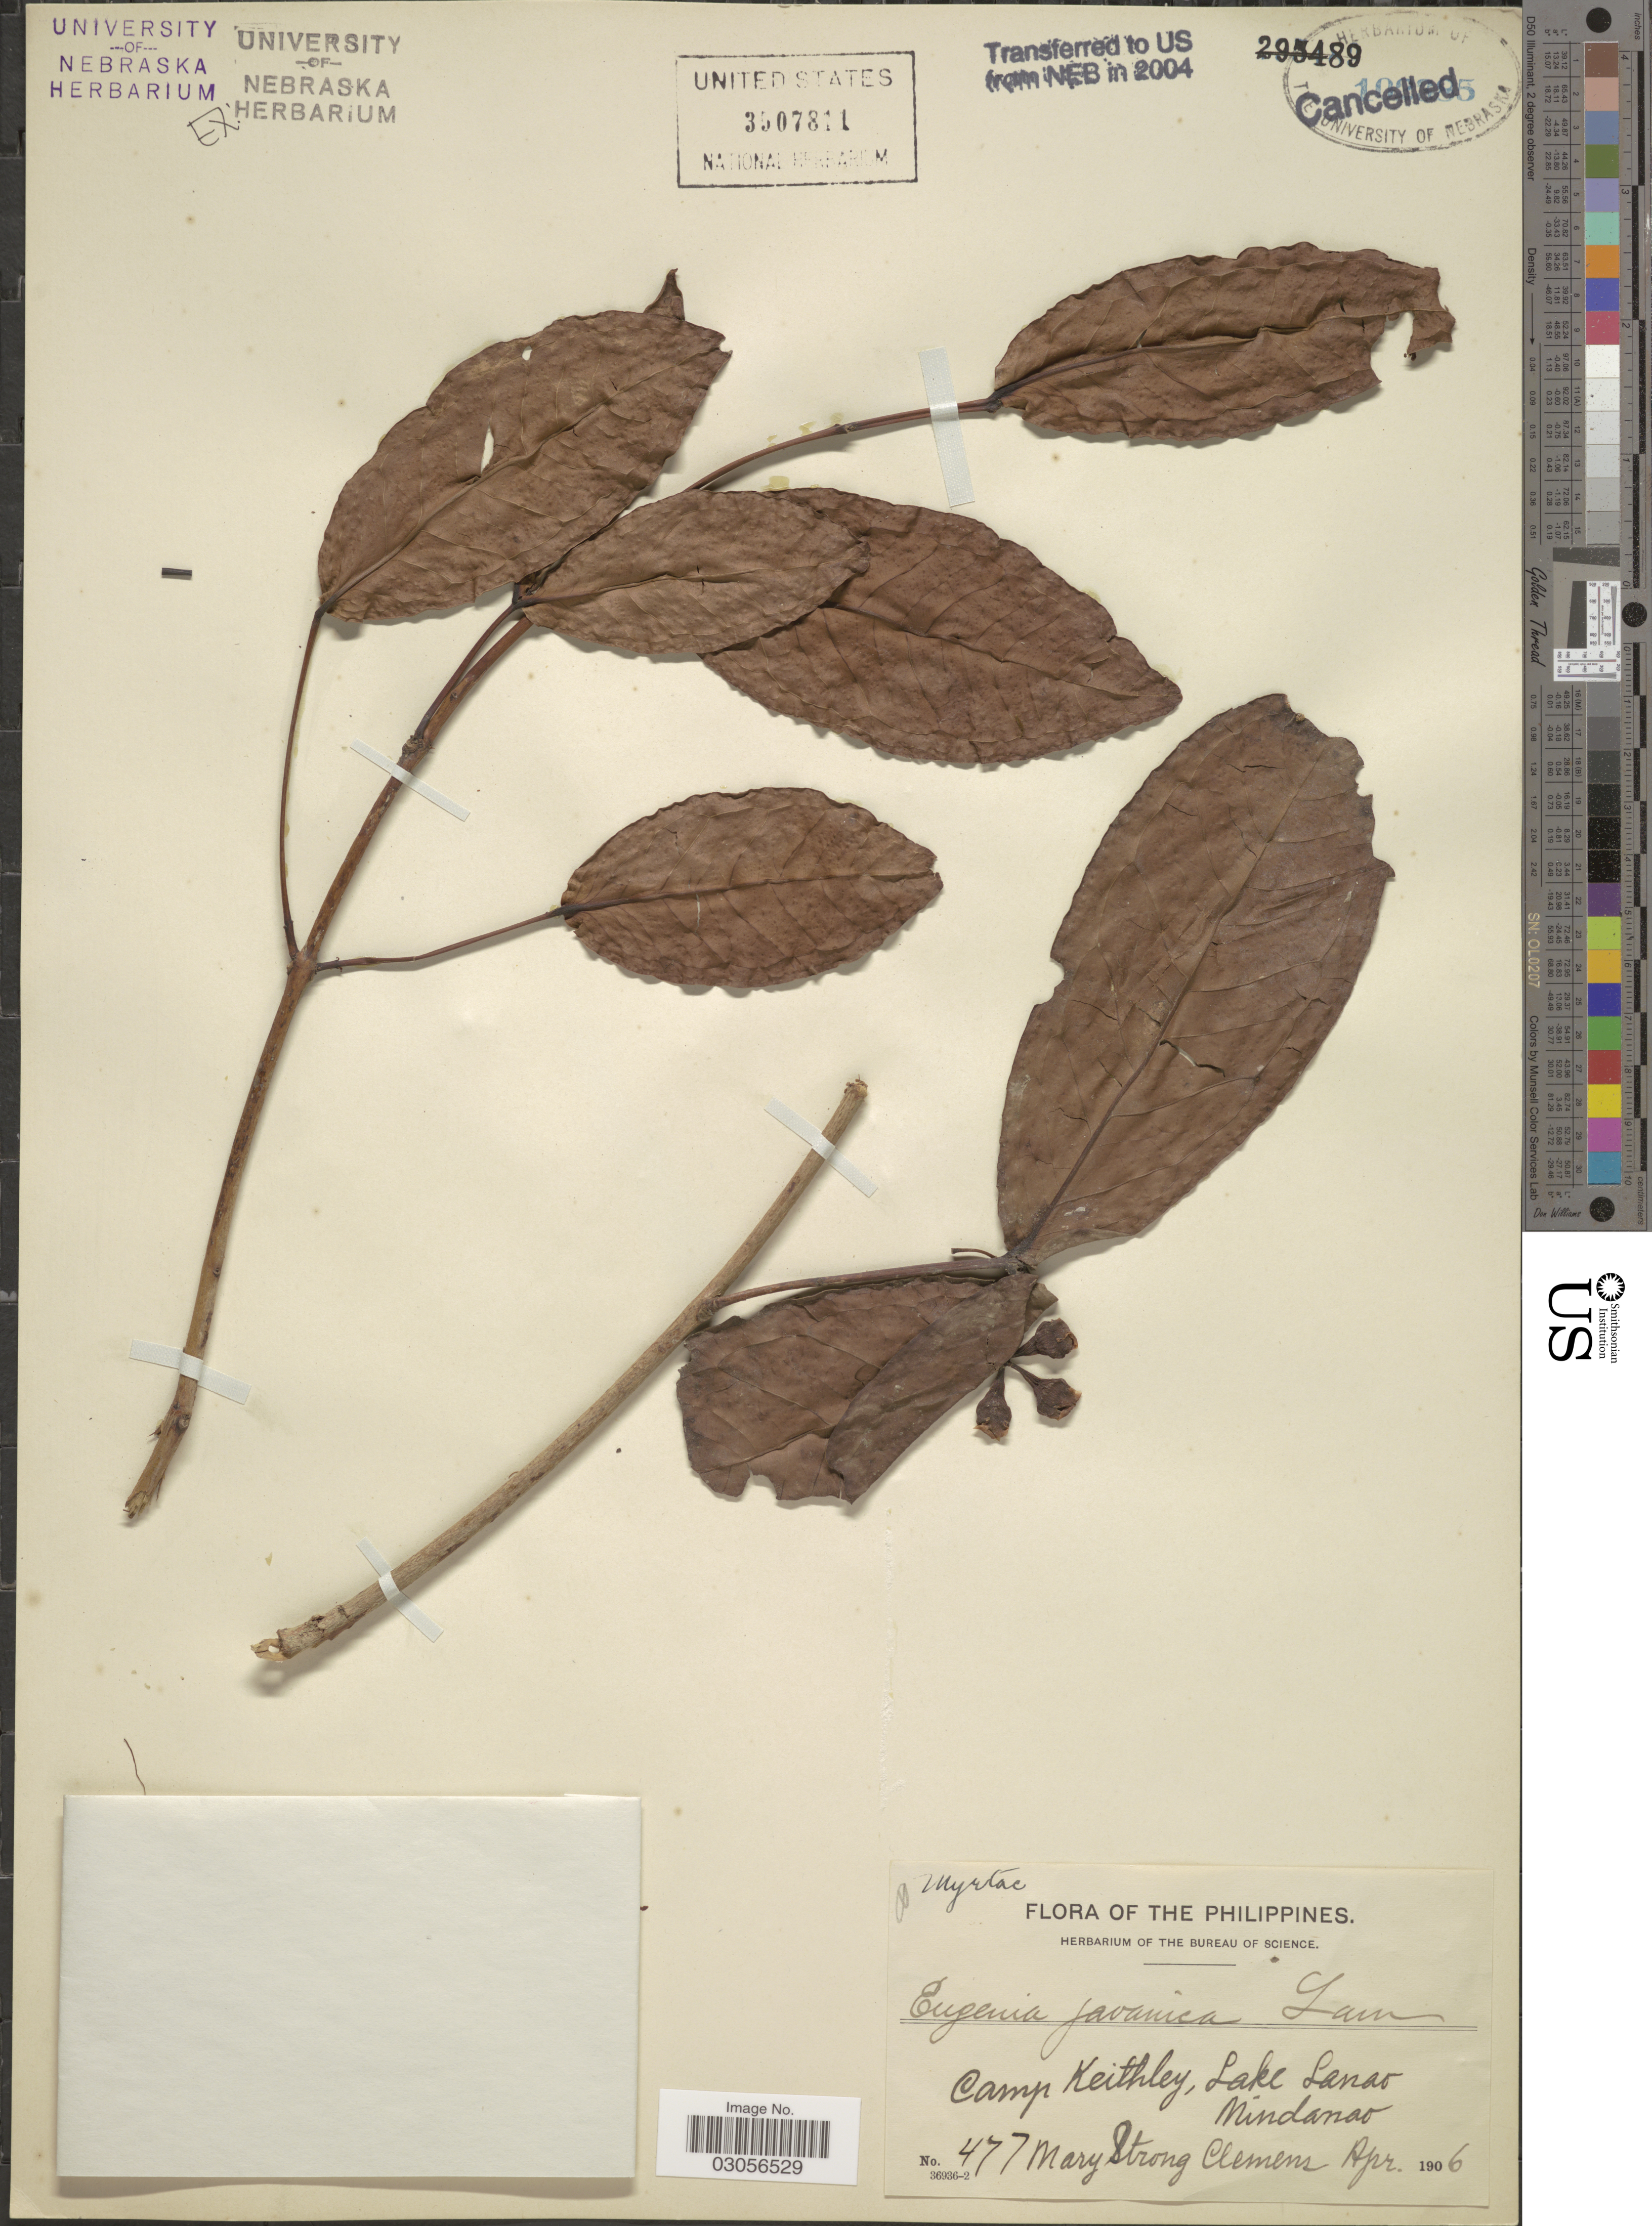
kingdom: Plantae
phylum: Tracheophyta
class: Magnoliopsida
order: Myrtales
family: Myrtaceae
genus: Syzygium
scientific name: Syzygium sp.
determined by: Strong, Mark T., (BOT), Smithsonian Institution - National Museum of Natural History (UNITED STATES)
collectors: M. S. Clemens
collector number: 477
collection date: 1906-04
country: Philippines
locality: Camp Keithley, Lake Lanao, Mindanao.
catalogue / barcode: US 3507811